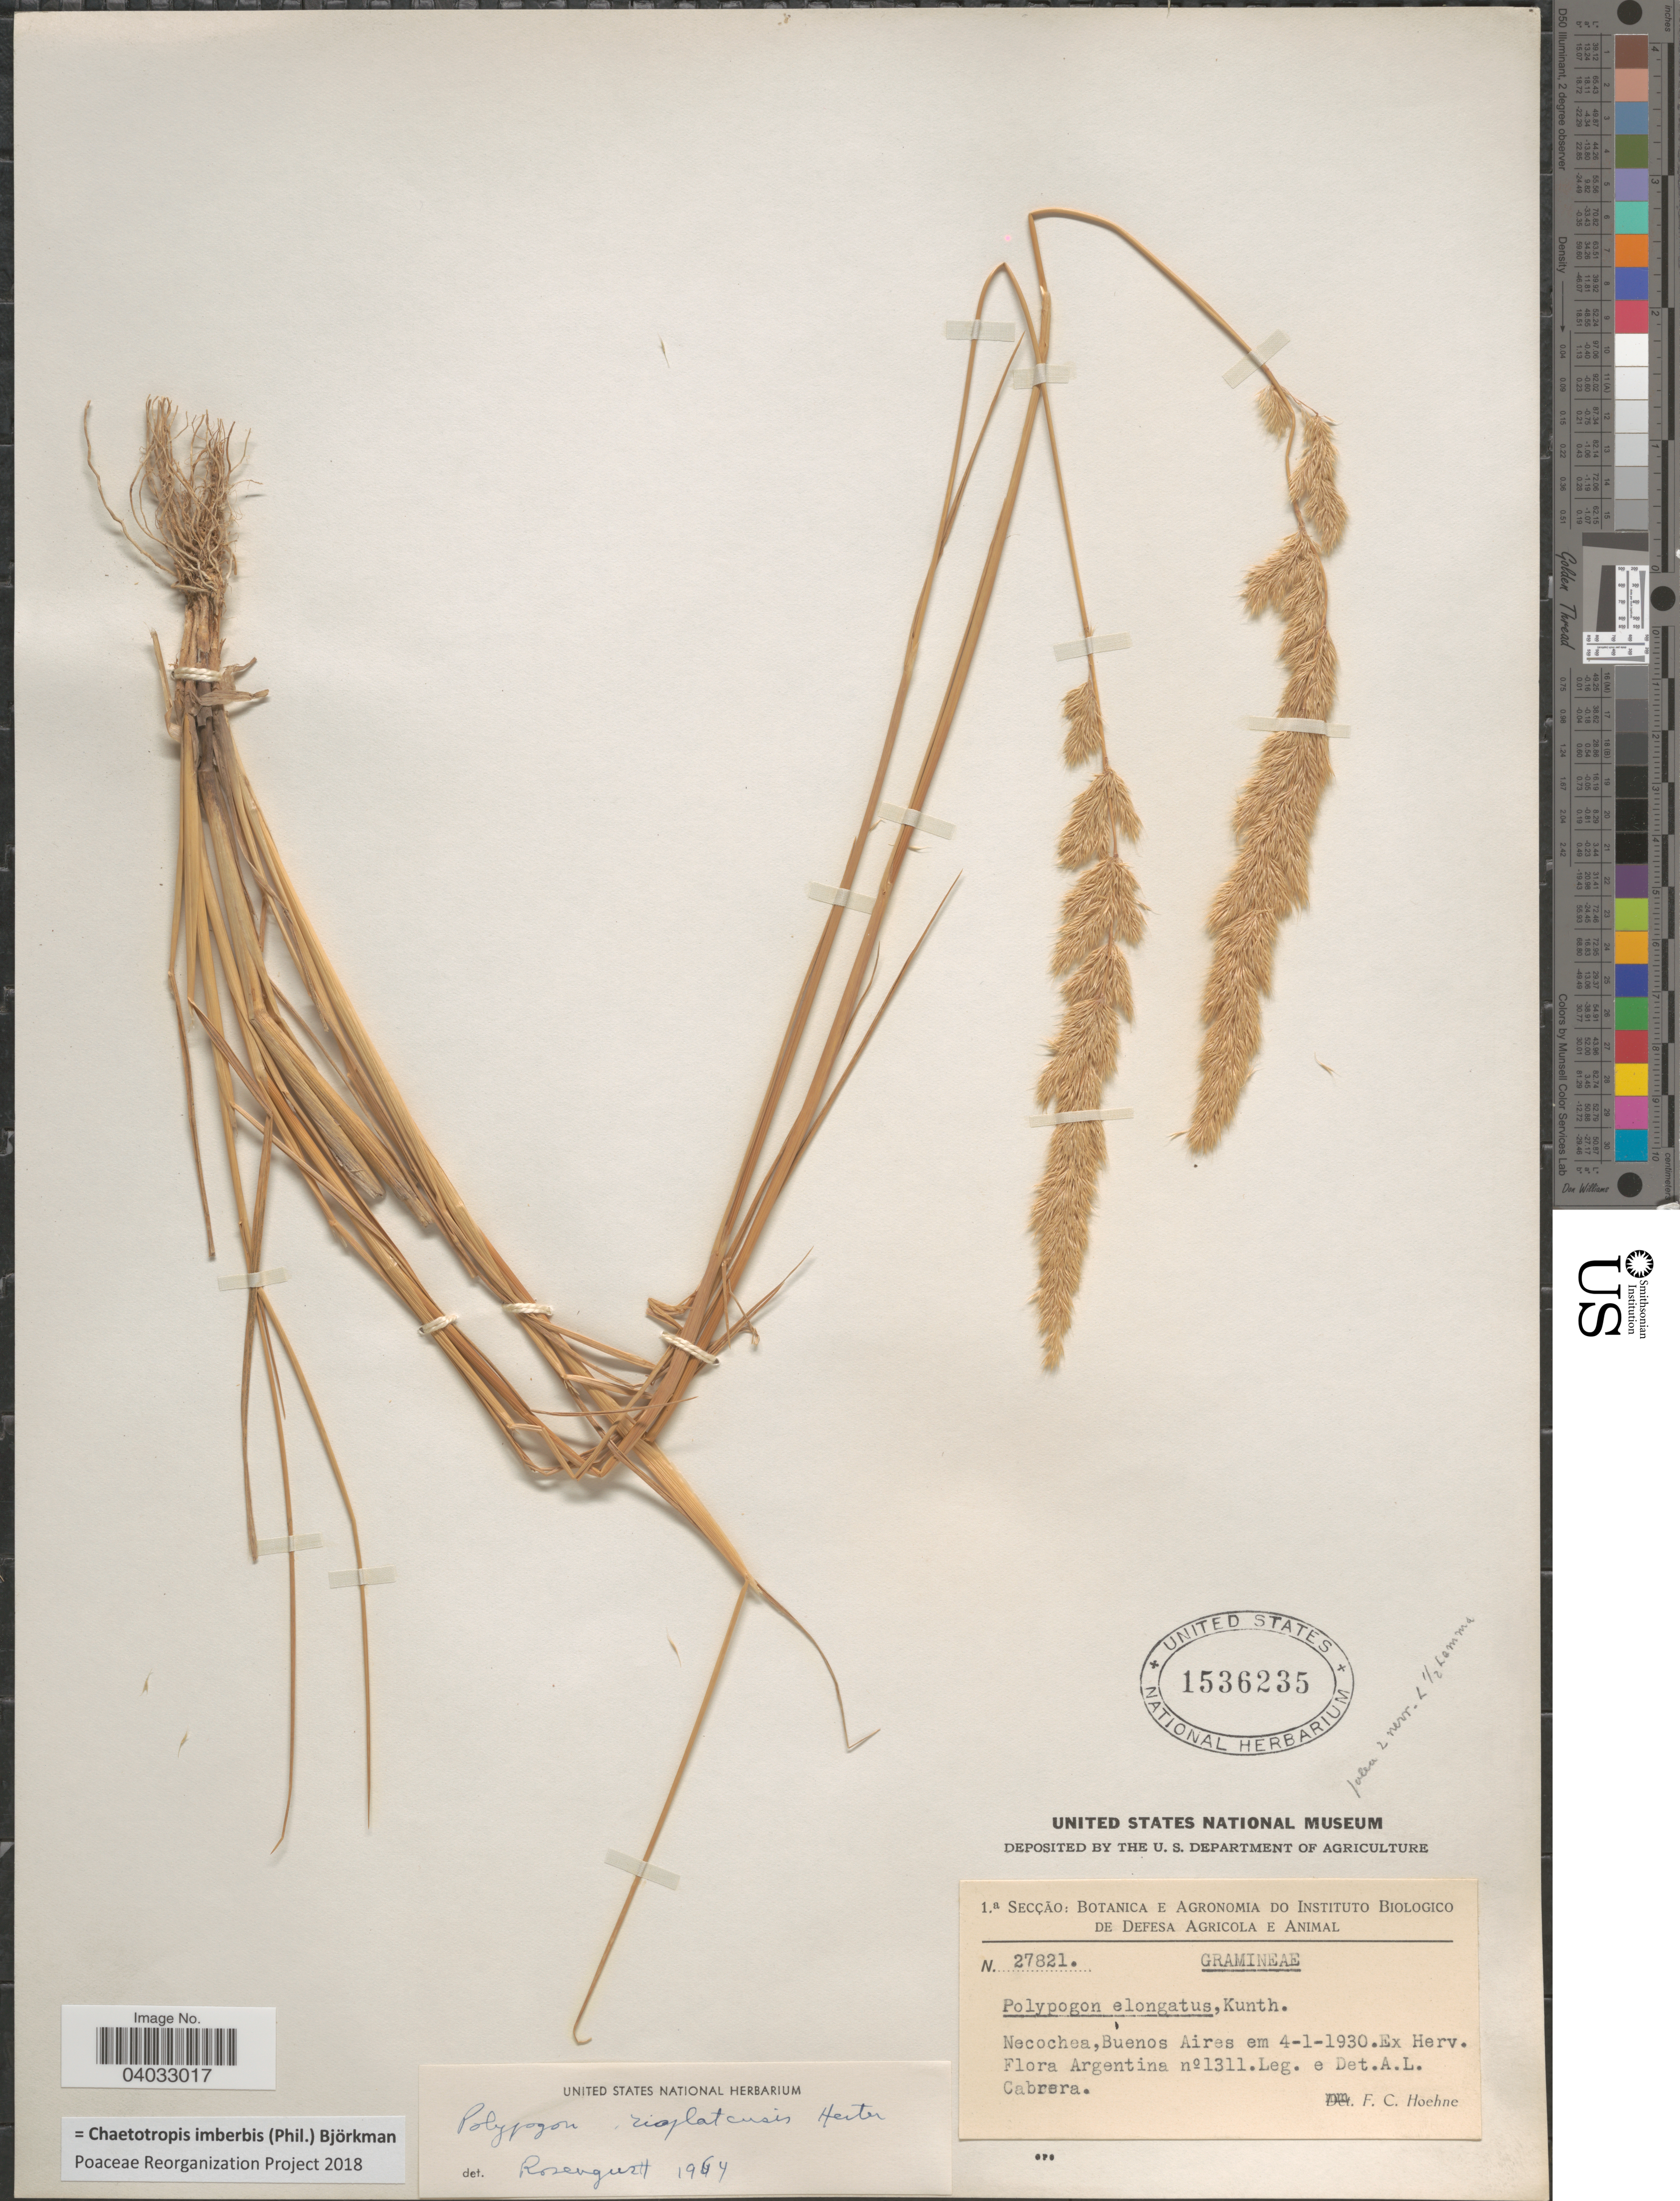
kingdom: Plantae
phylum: Tracheophyta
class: Liliopsida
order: Poales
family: Poaceae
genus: Chaetotropis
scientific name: Chaetotropis imberbis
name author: (Phil.) Björkman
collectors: A. L. Cabrera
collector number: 1311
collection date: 1930-01-04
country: Argentina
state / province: Buenos Aires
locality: Necohea.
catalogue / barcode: US 1536235